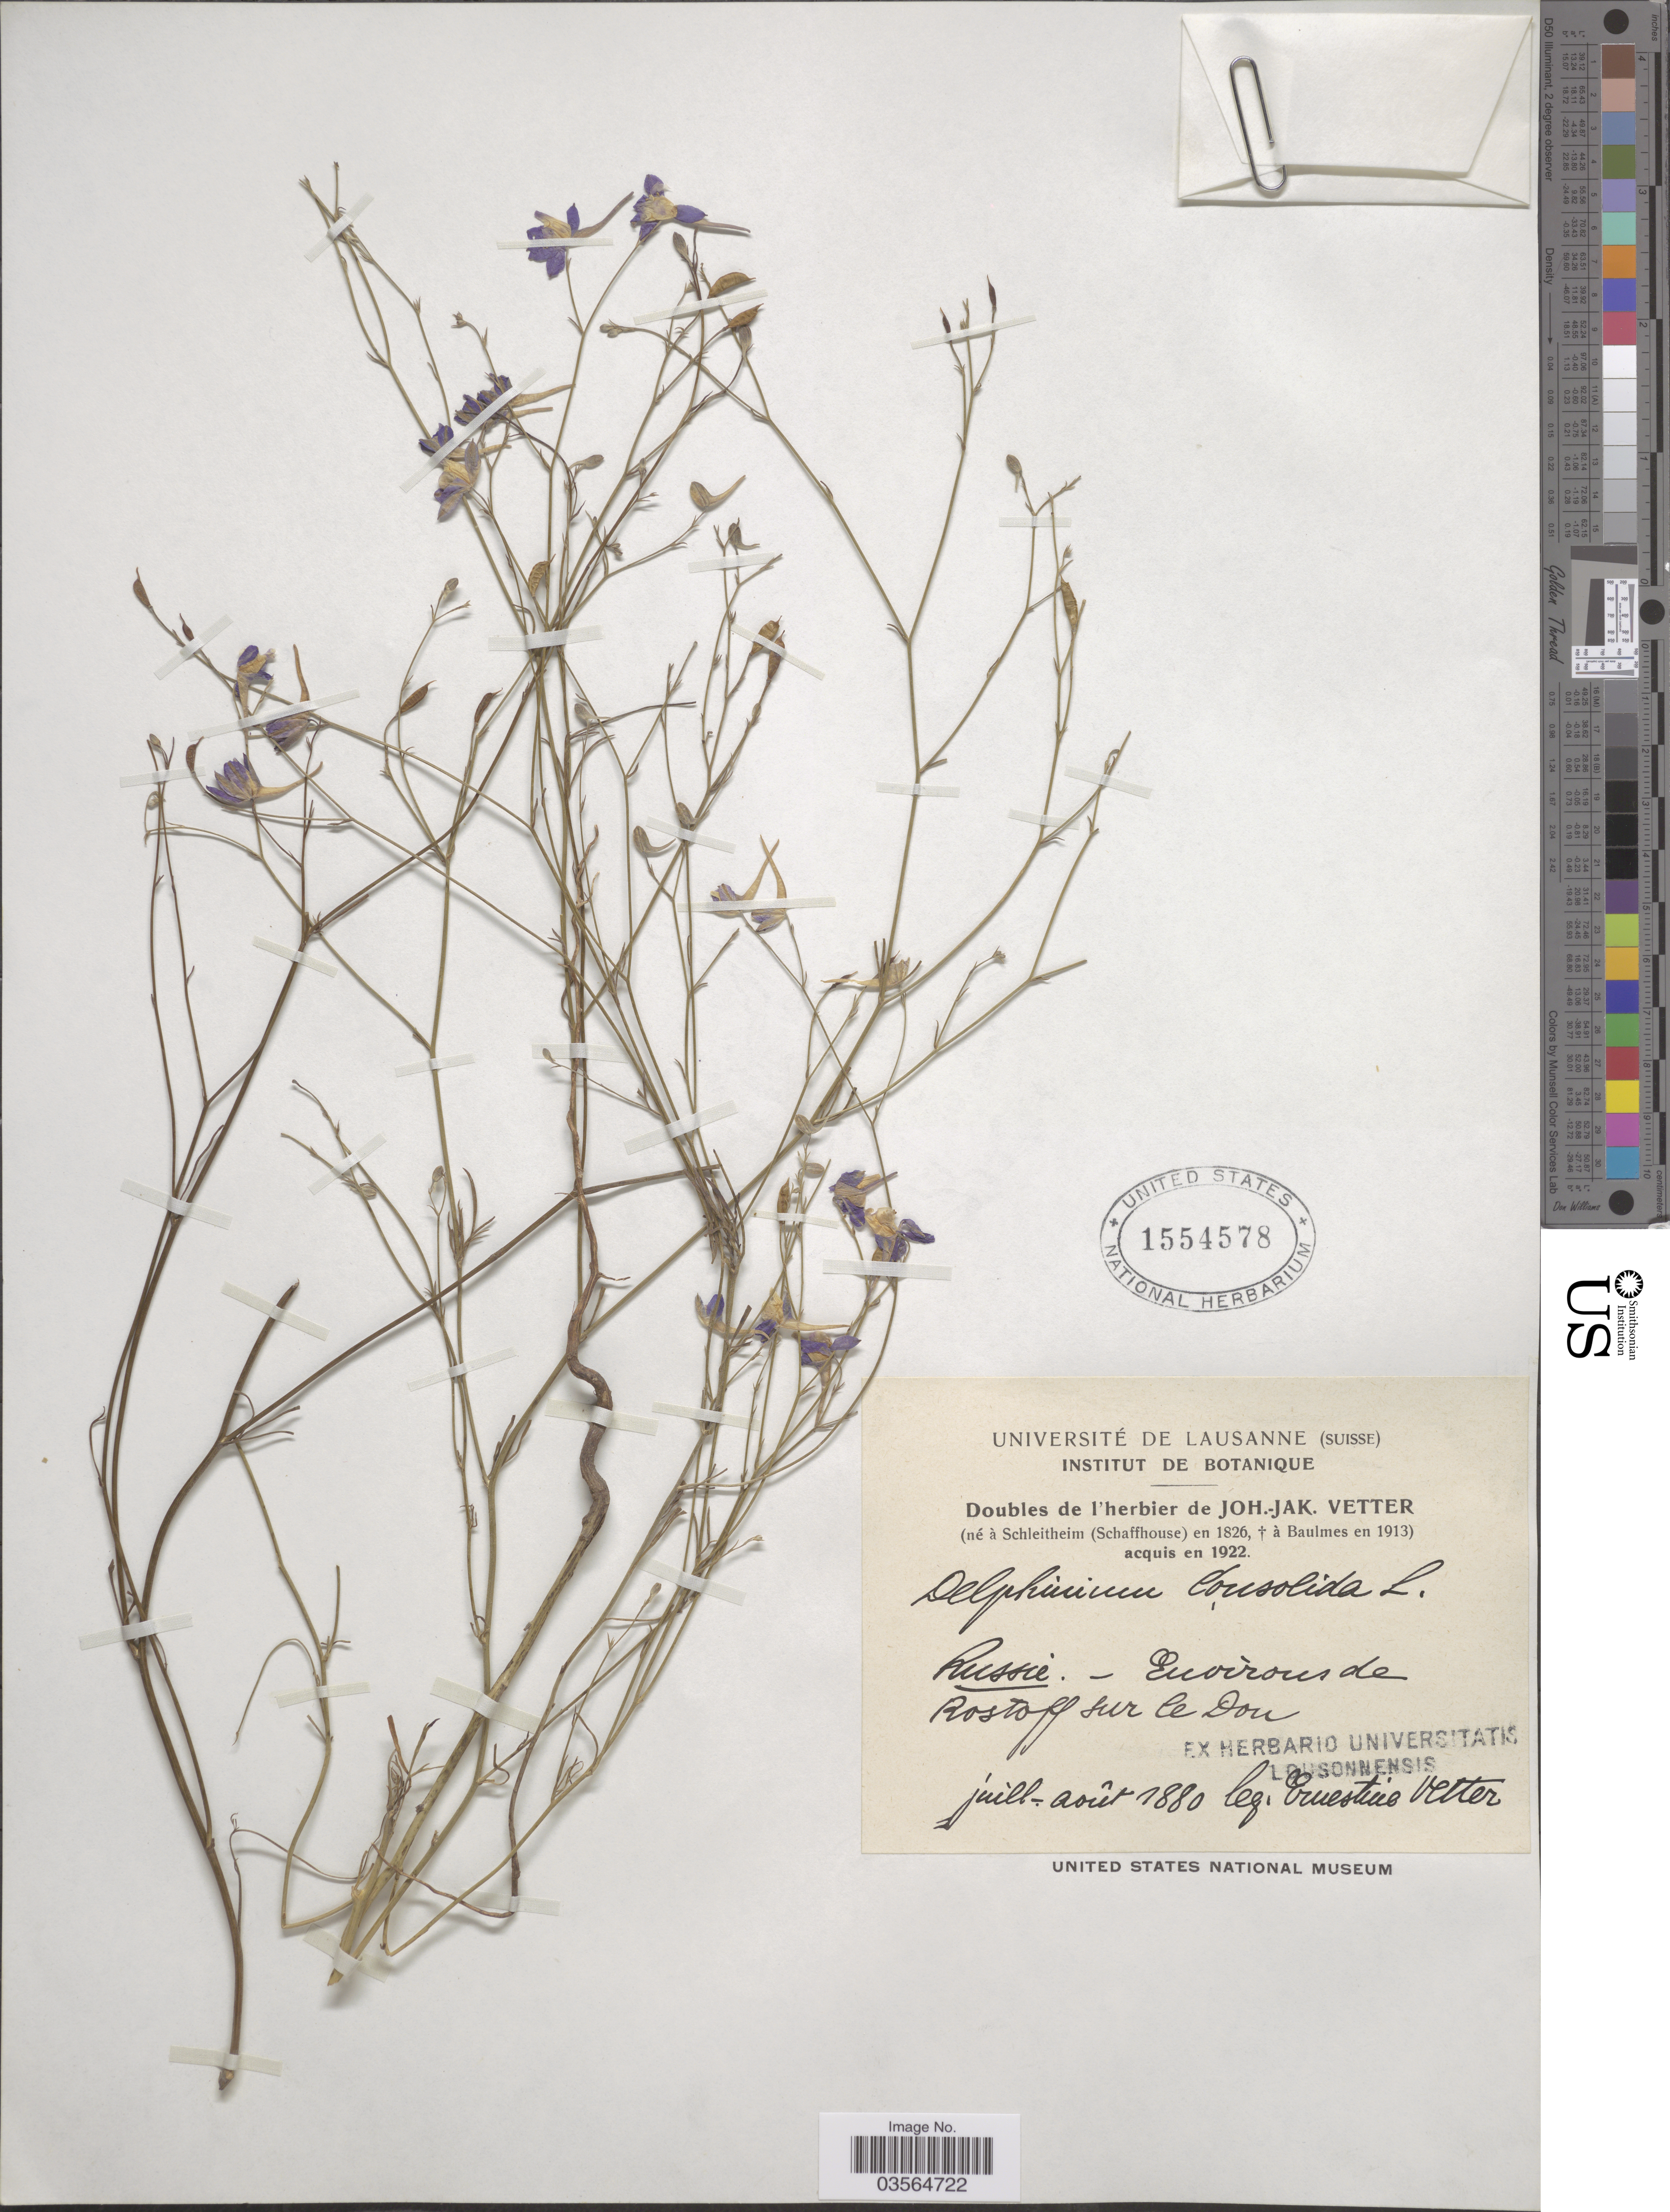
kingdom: Plantae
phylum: Tracheophyta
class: Magnoliopsida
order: Ranunculales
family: Ranunculaceae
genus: Delphinium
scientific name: Delphinium consolida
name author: L.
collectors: E. Vetter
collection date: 1880-07/1880-08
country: Russian Federation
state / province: Rostov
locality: Russie. - Environs de Rostoff sur le Don.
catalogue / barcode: US 1554578